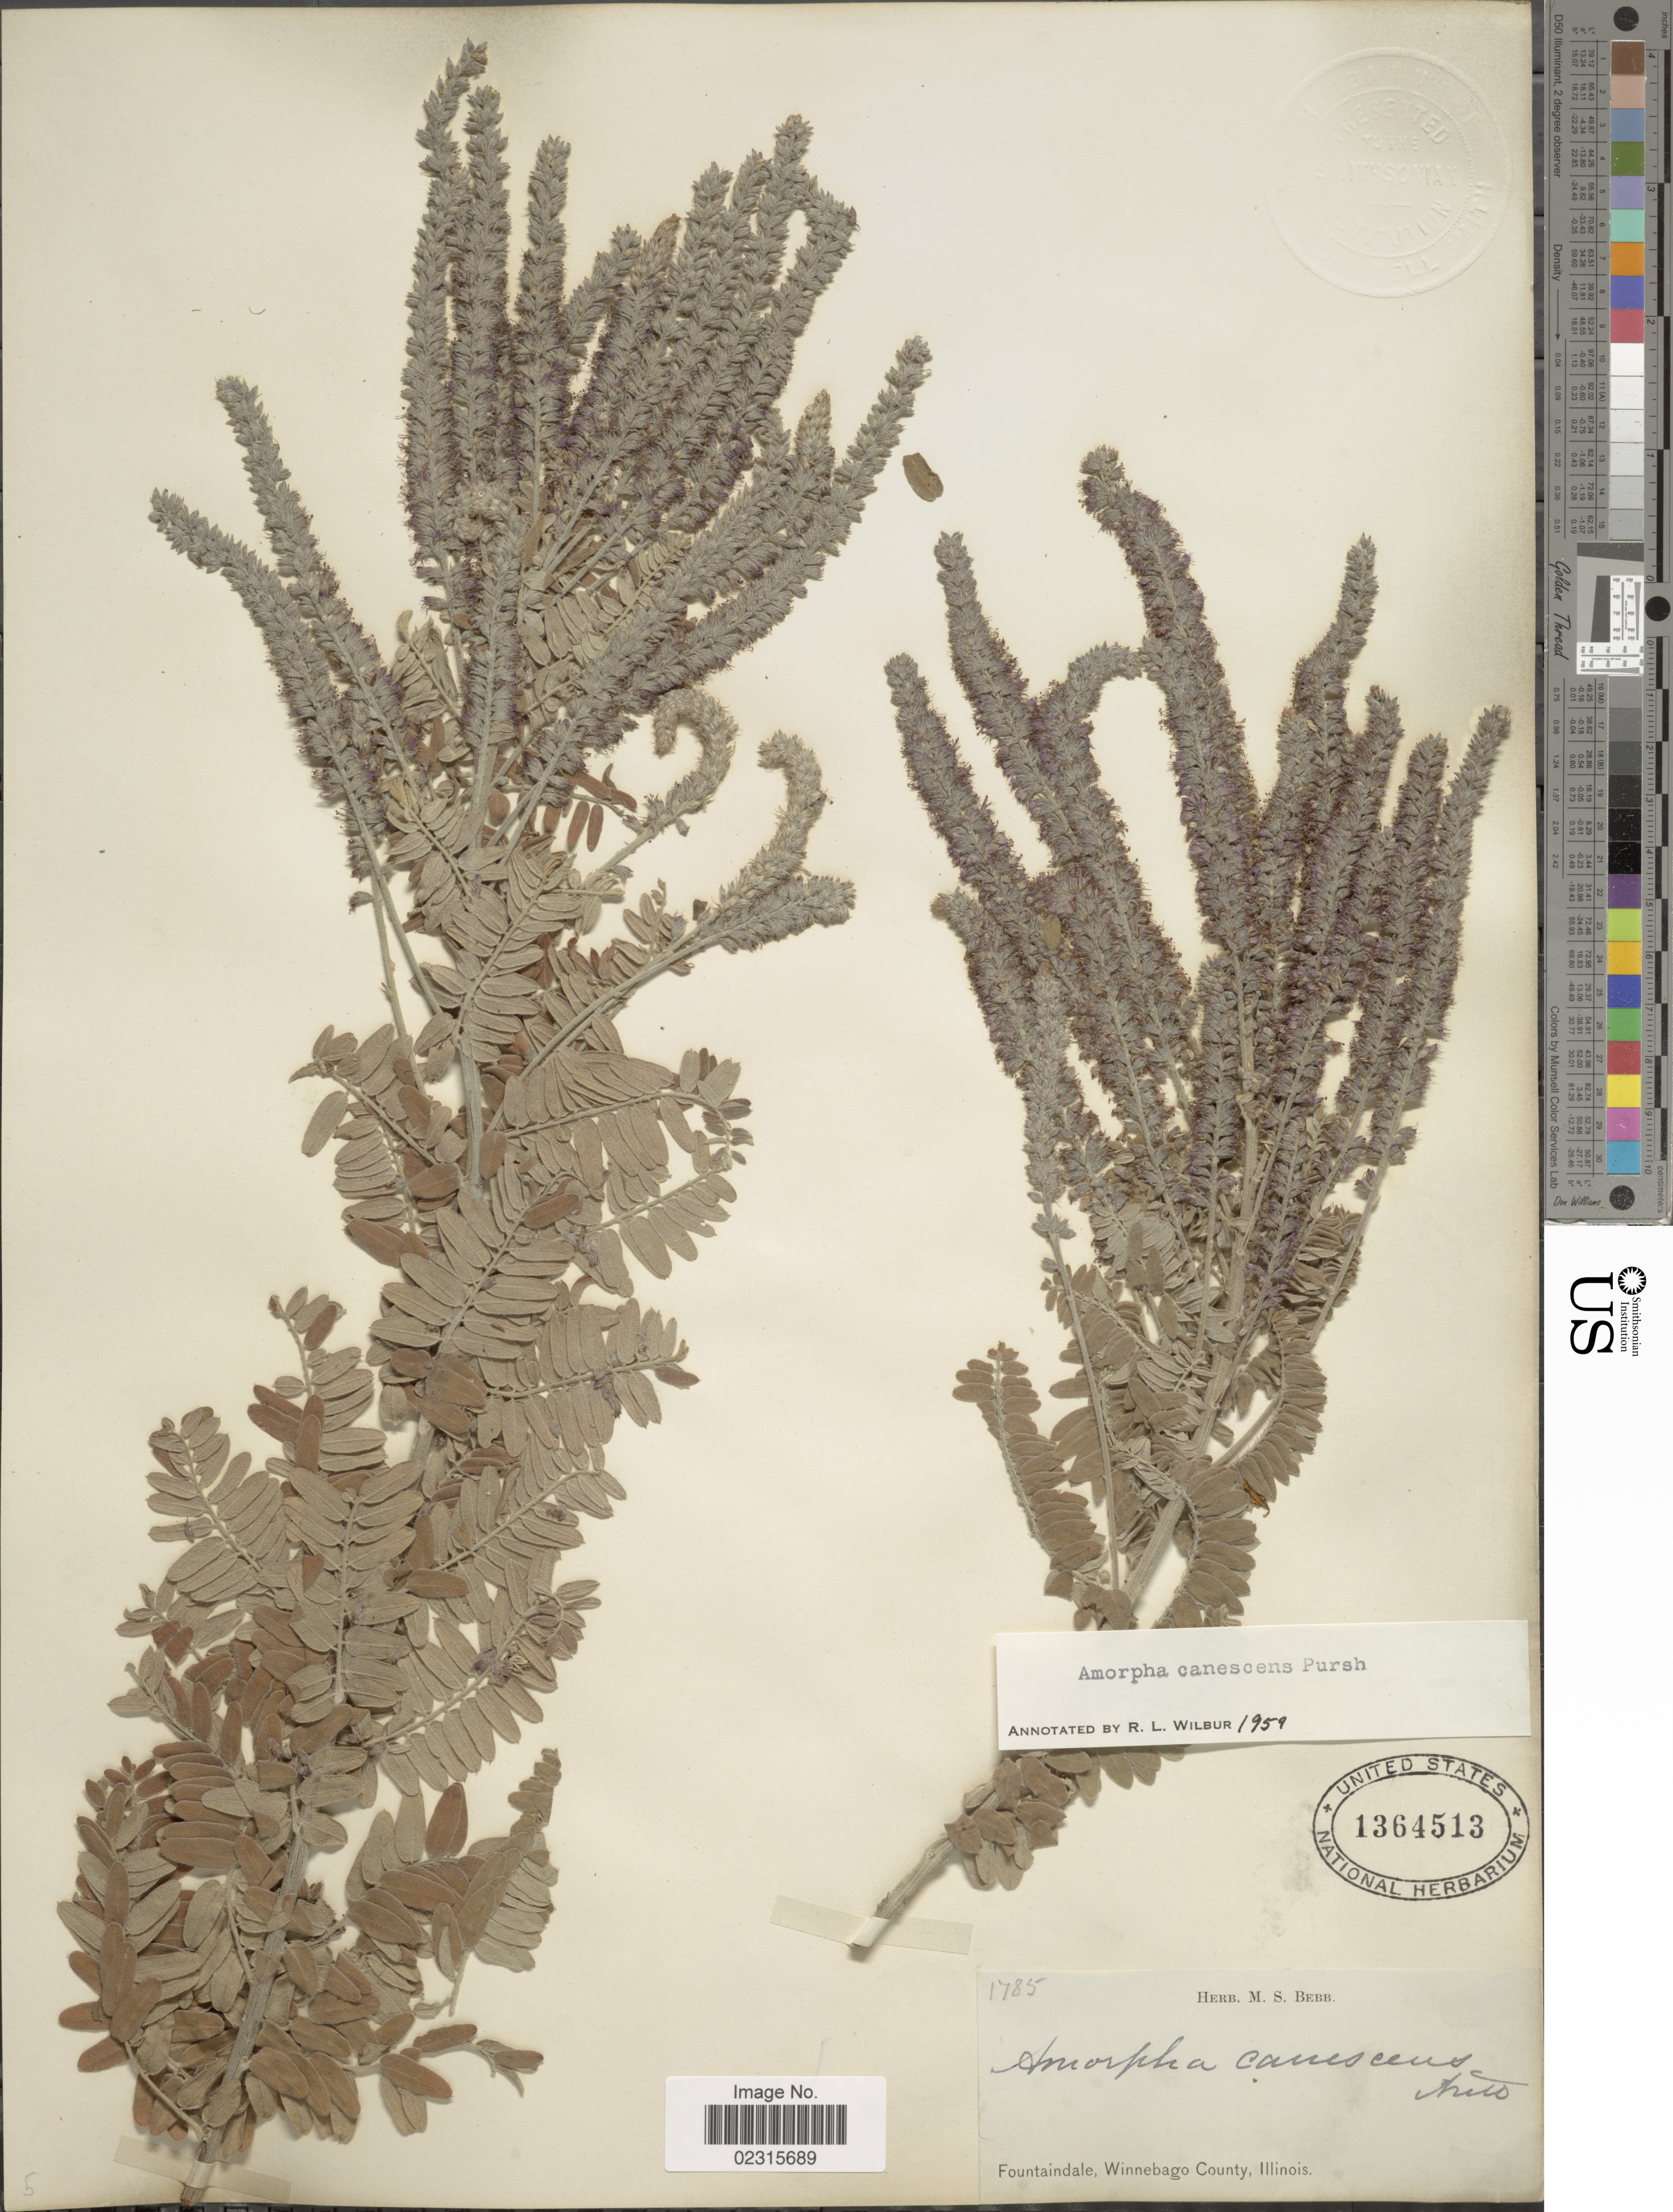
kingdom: Plantae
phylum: Tracheophyta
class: Magnoliopsida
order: Fabales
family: Fabaceae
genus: Amorpha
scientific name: Amorpha canescens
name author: Pursh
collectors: ex Herb. M. S. Bebb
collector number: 1785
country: United States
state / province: Illinois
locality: Fountaindale, Winnebago County, Illinois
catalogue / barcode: US 1364513